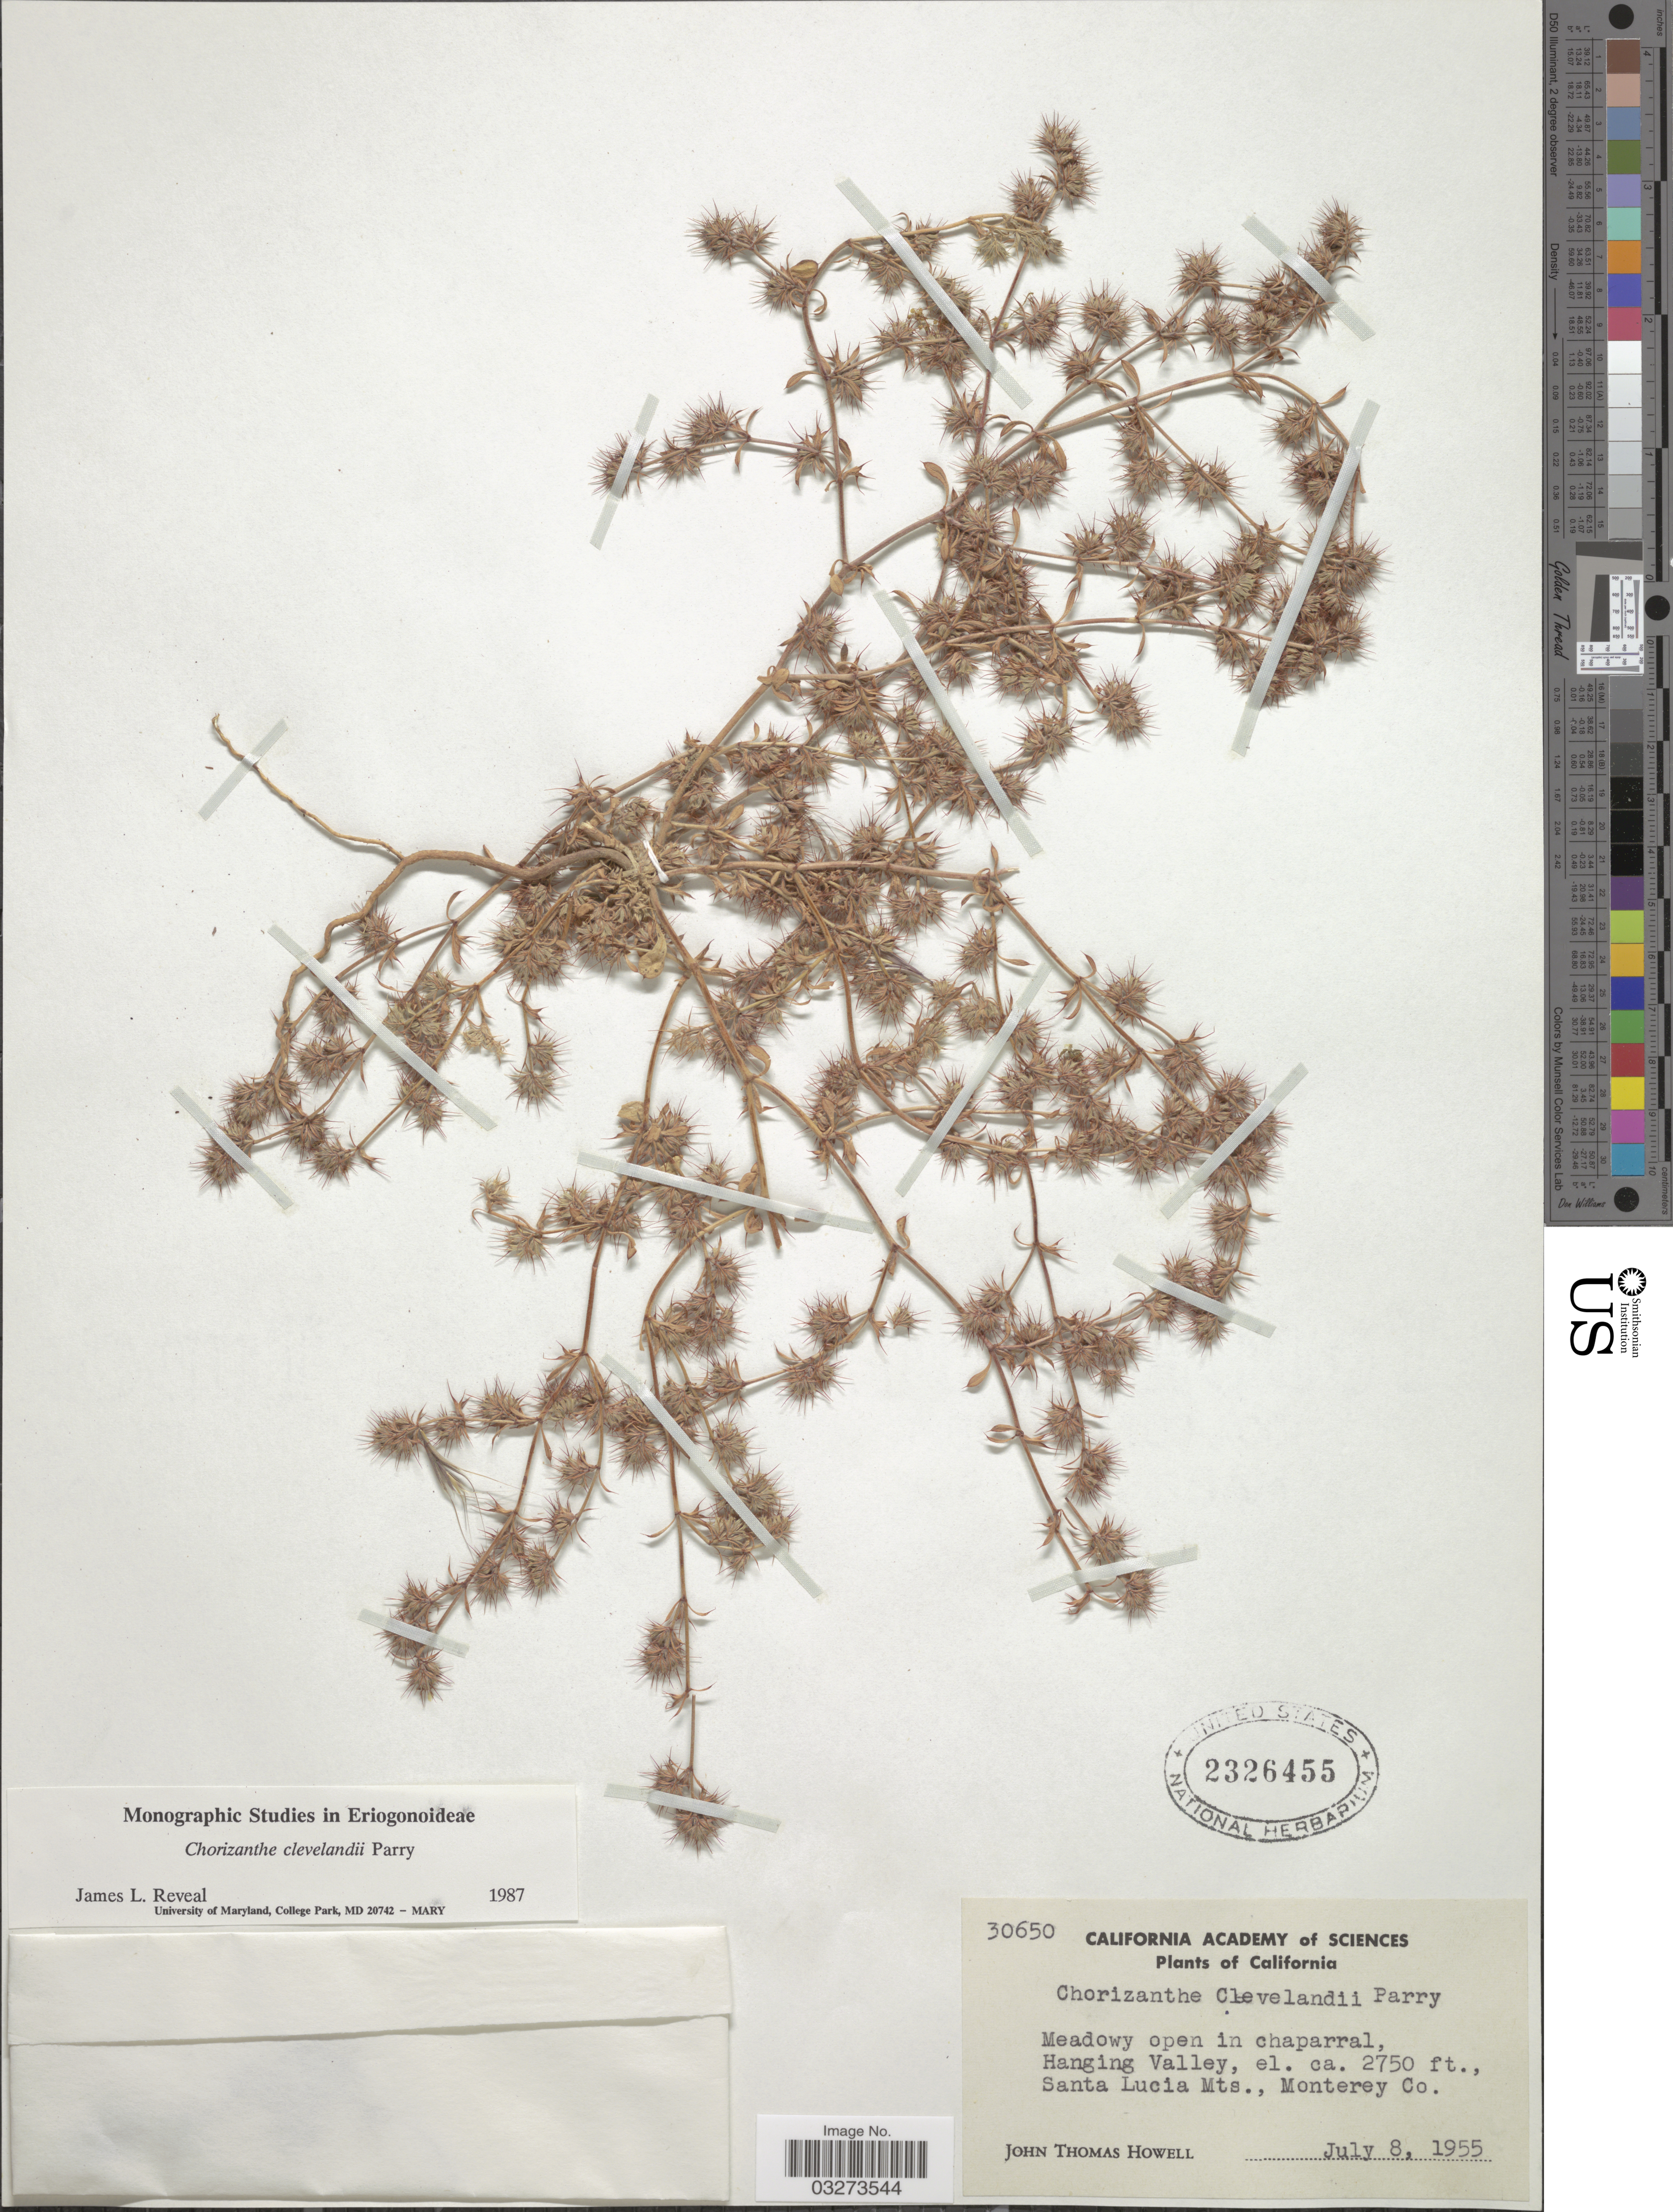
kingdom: Plantae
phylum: Tracheophyta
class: Magnoliopsida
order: Caryophyllales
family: Polygonaceae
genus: Chorizanthe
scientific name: Chorizanthe clevelandii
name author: Parry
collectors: J. T. Howell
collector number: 30650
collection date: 1955-07-08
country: United States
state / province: California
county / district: Monterey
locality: Meadowy open in chaparral, Hanging Valley. Santa Lucia Mts., Monterey Co.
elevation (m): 838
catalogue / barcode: US 2326455